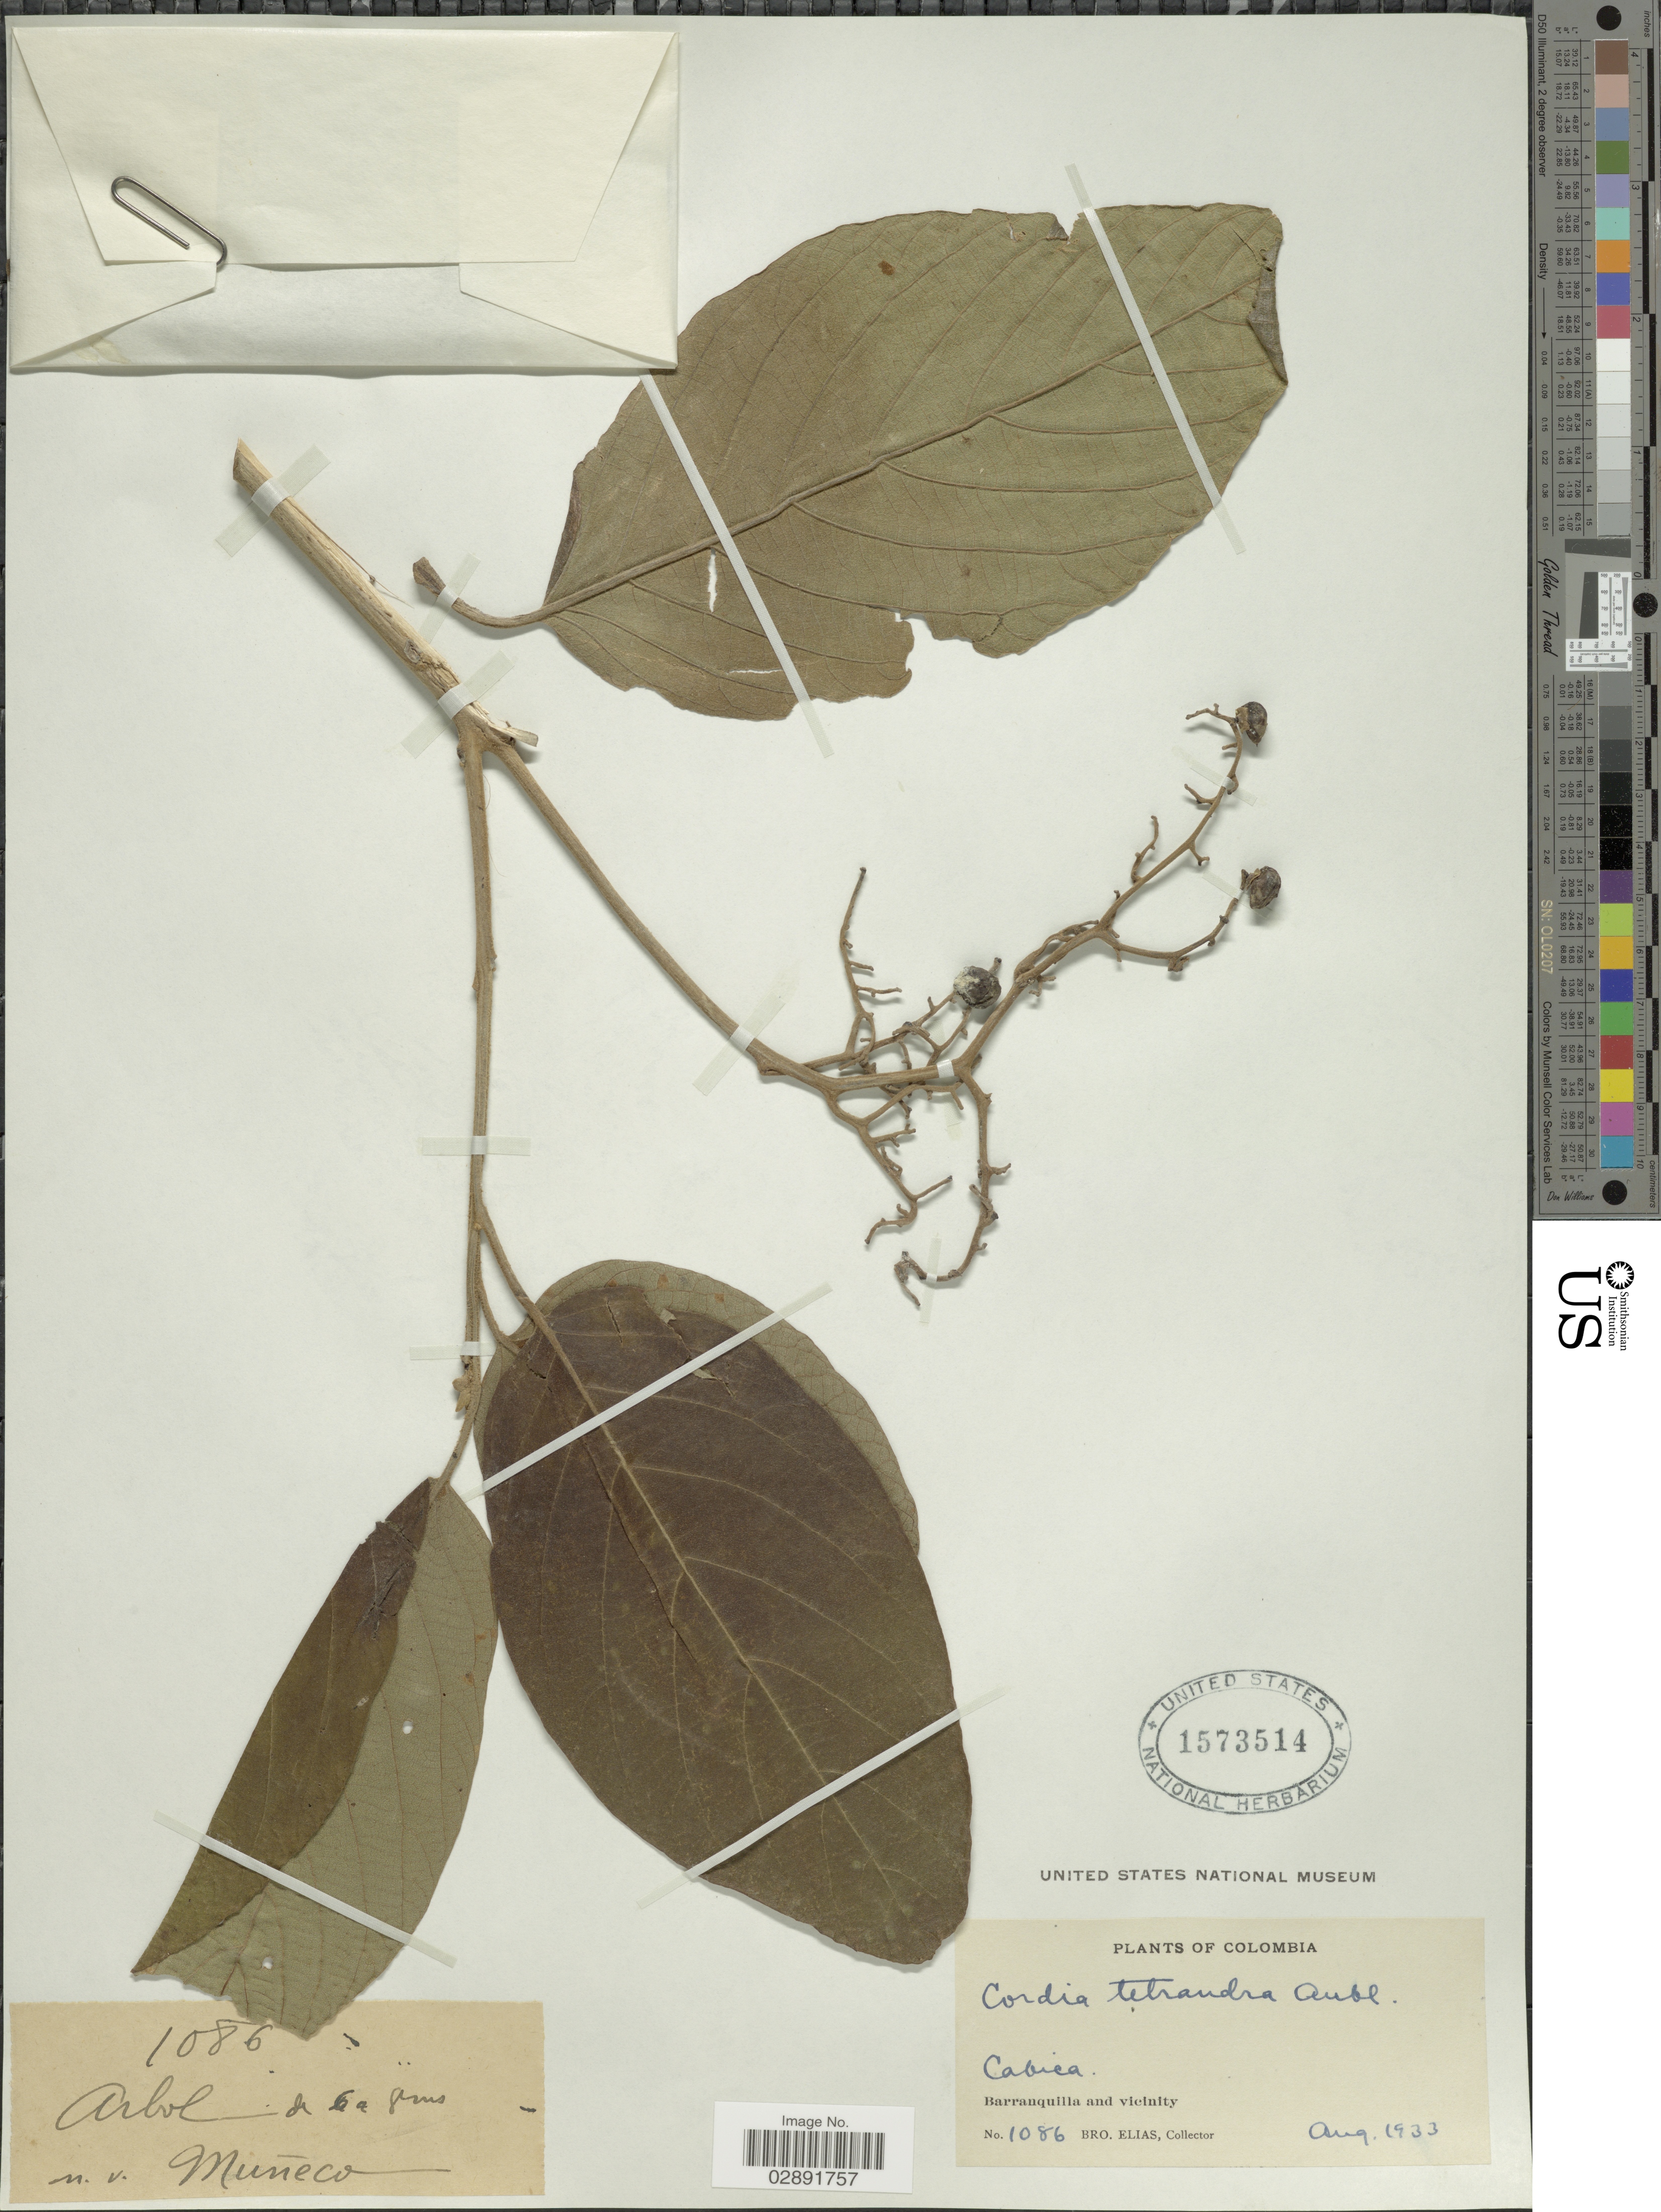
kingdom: Plantae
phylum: Tracheophyta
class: Magnoliopsida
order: Boraginales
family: Cordiaceae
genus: Cordia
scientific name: Cordia tetrandra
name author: Aubl.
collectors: Bro. Elias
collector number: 1086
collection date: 1933-08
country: Colombia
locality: Cabica, Barranquilla and vicinity.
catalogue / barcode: US 1573514